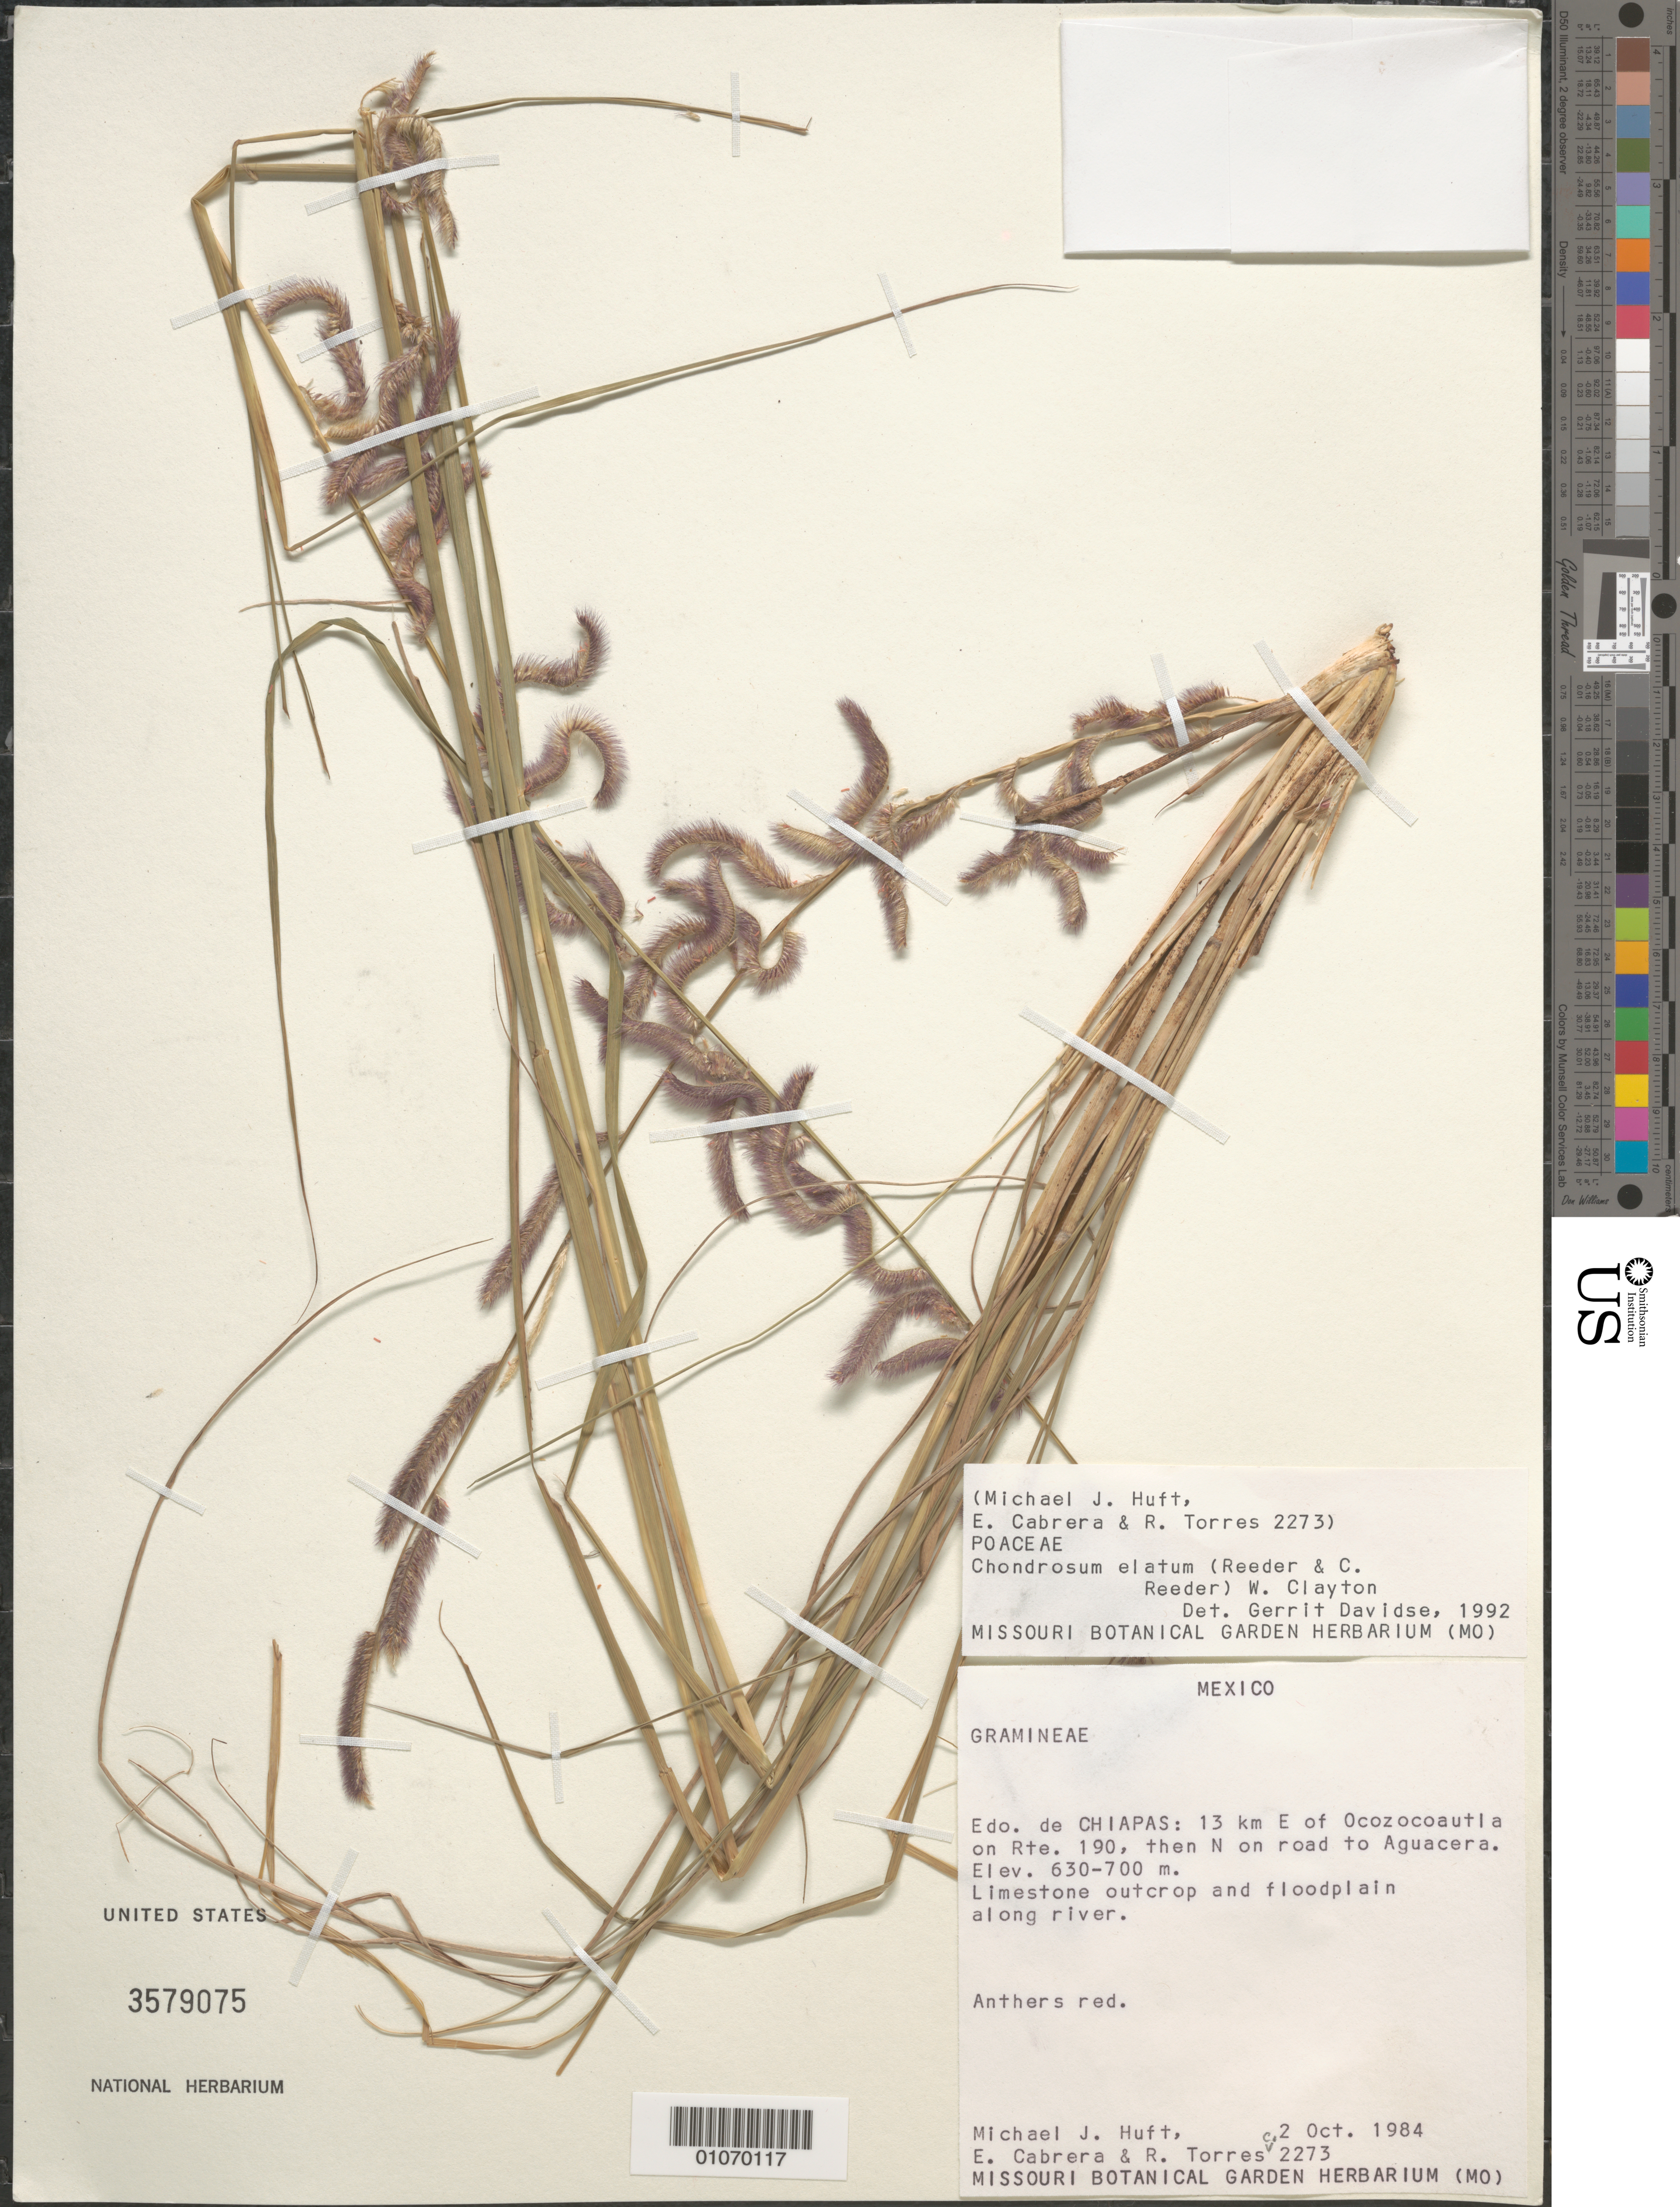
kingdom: Plantae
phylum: Tracheophyta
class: Liliopsida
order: Poales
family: Poaceae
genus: Chondrosum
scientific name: Chondrosum elatum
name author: (Reeder & C. Reeder) Clayton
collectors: M. J. Huft, E. Cabrera & R. Torres C.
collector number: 2273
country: Mexico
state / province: Chiapas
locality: E of Ocozocoautla on Rte. 190, N on road to Aguacera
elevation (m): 630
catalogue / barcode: US 3579075